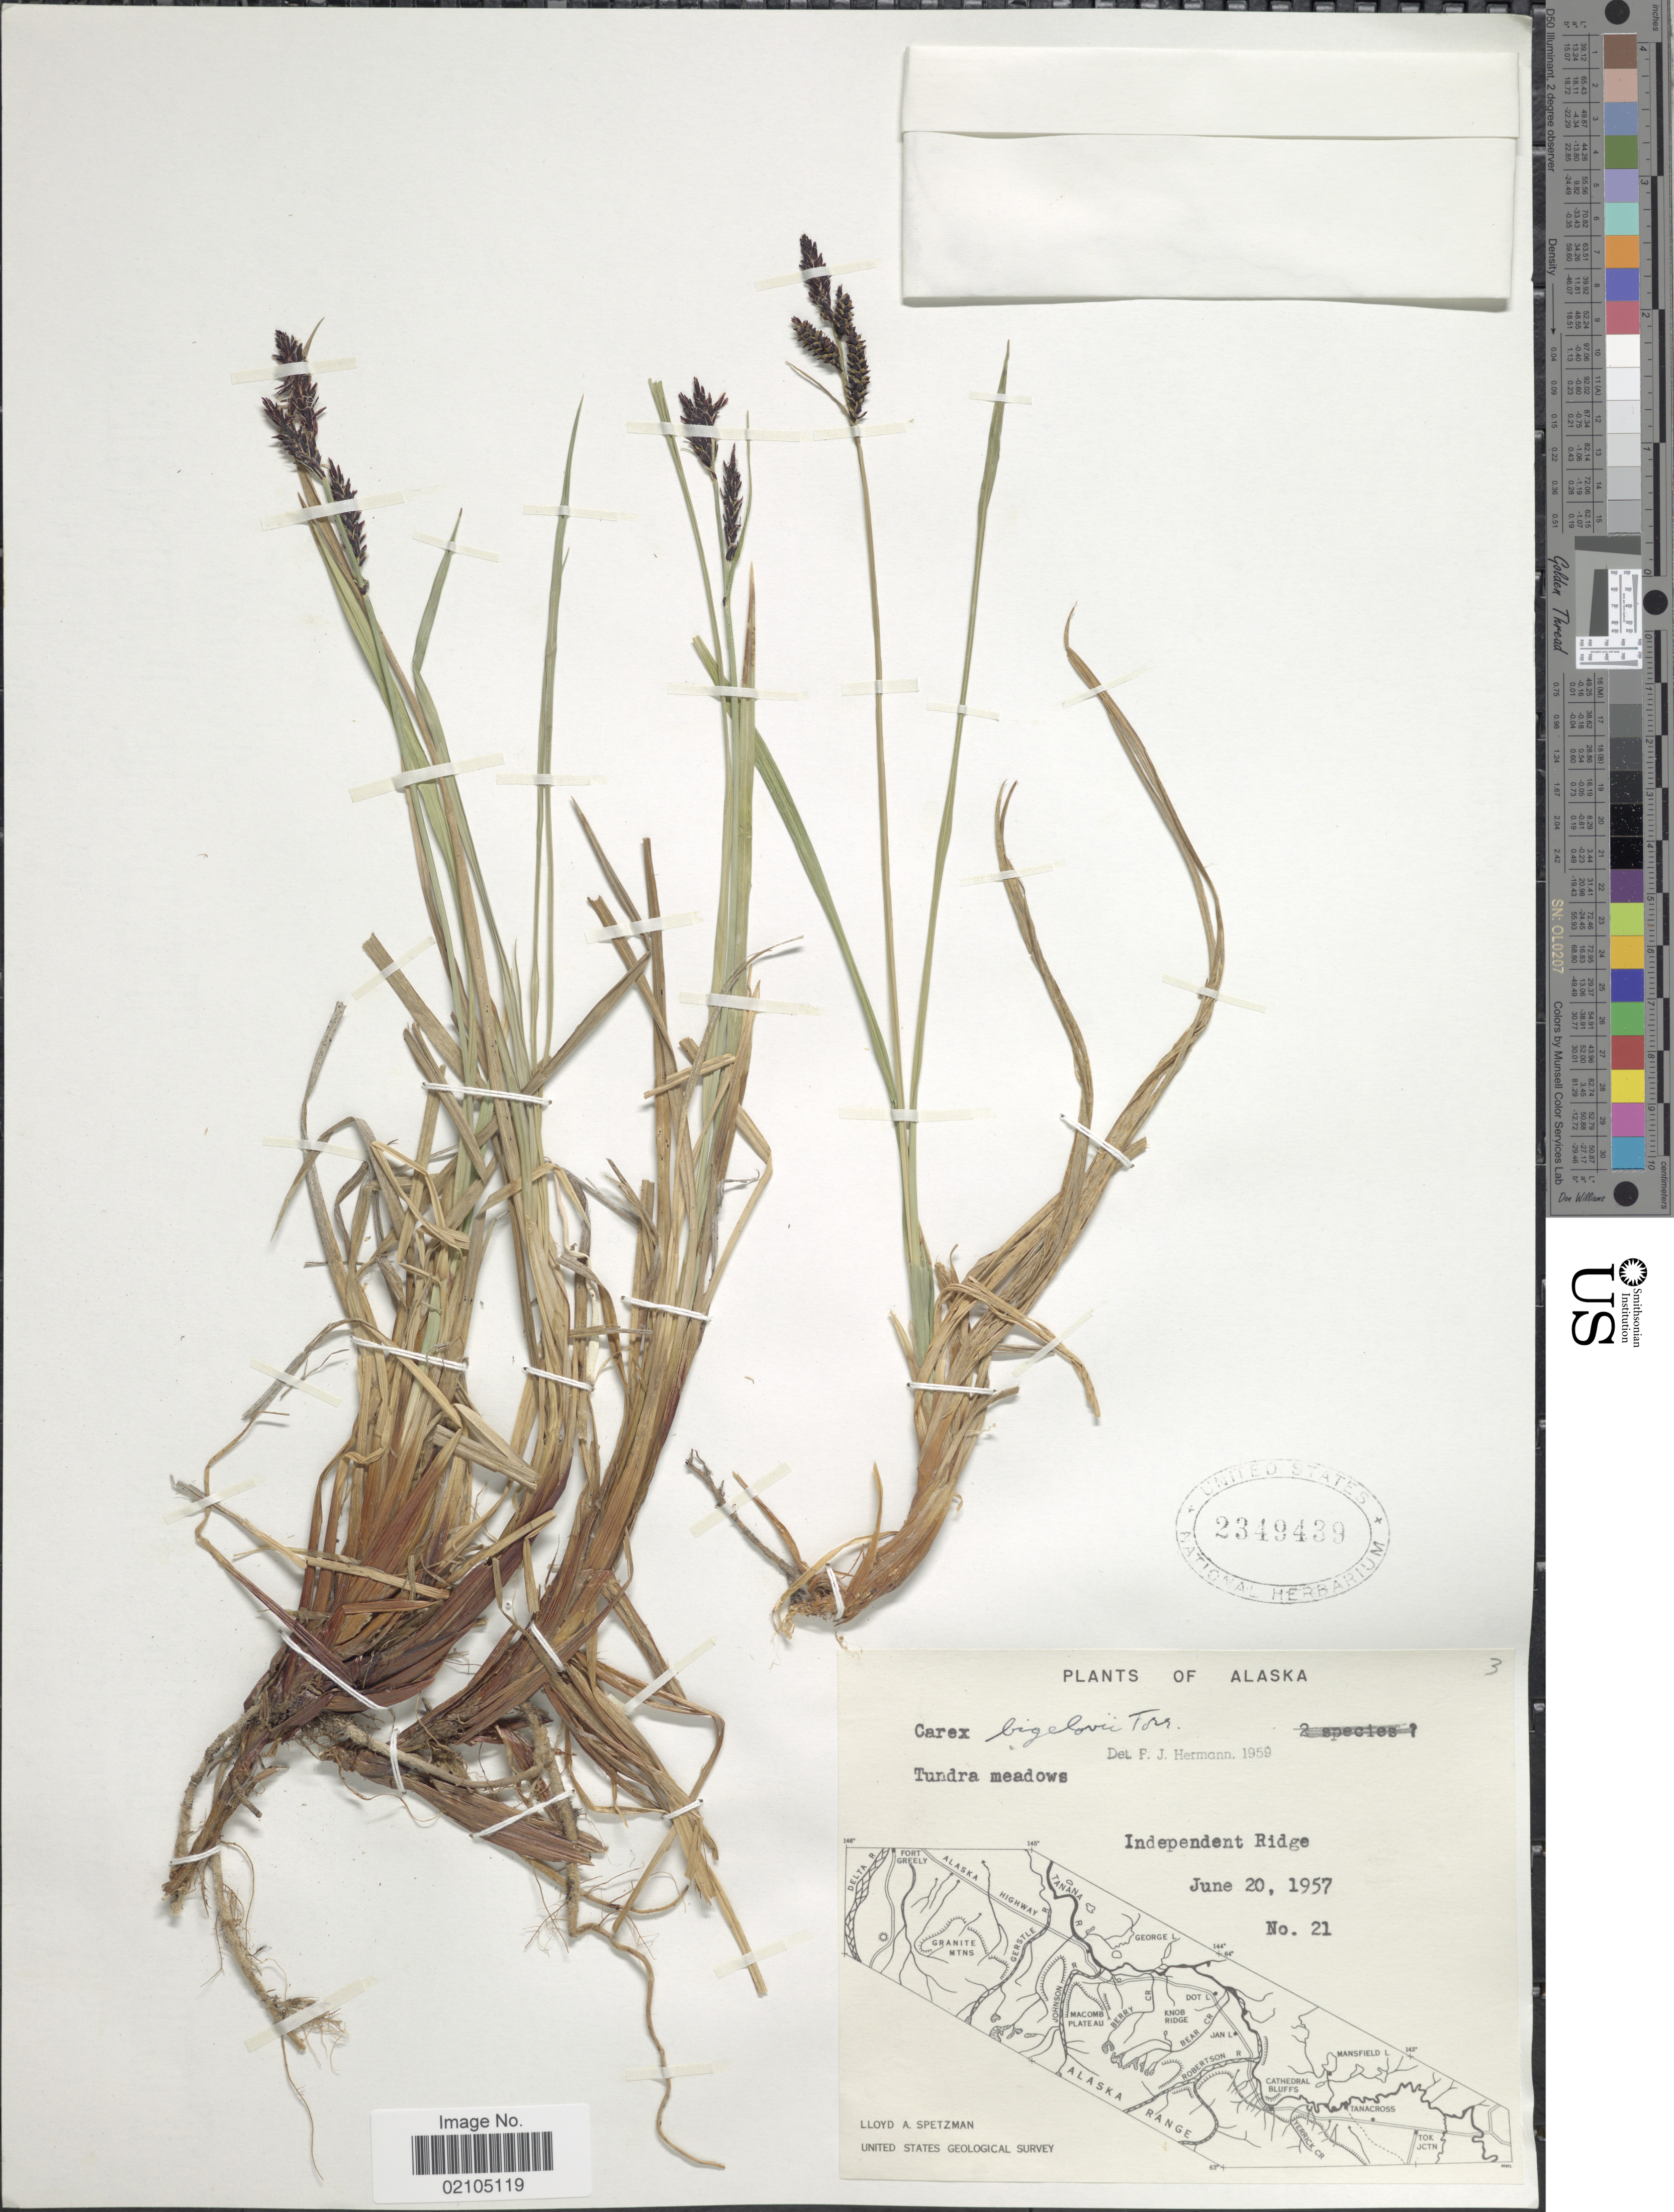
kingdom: Plantae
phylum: Tracheophyta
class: Liliopsida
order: Poales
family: Cyperaceae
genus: Carex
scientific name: Carex bigelowii subsp. lugens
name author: (Holm) T.V. Egorova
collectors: L. Spetzman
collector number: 21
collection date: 1957-06-20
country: United States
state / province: Alaska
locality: Tundra meadows. Independent Ridge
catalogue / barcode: US 2349439